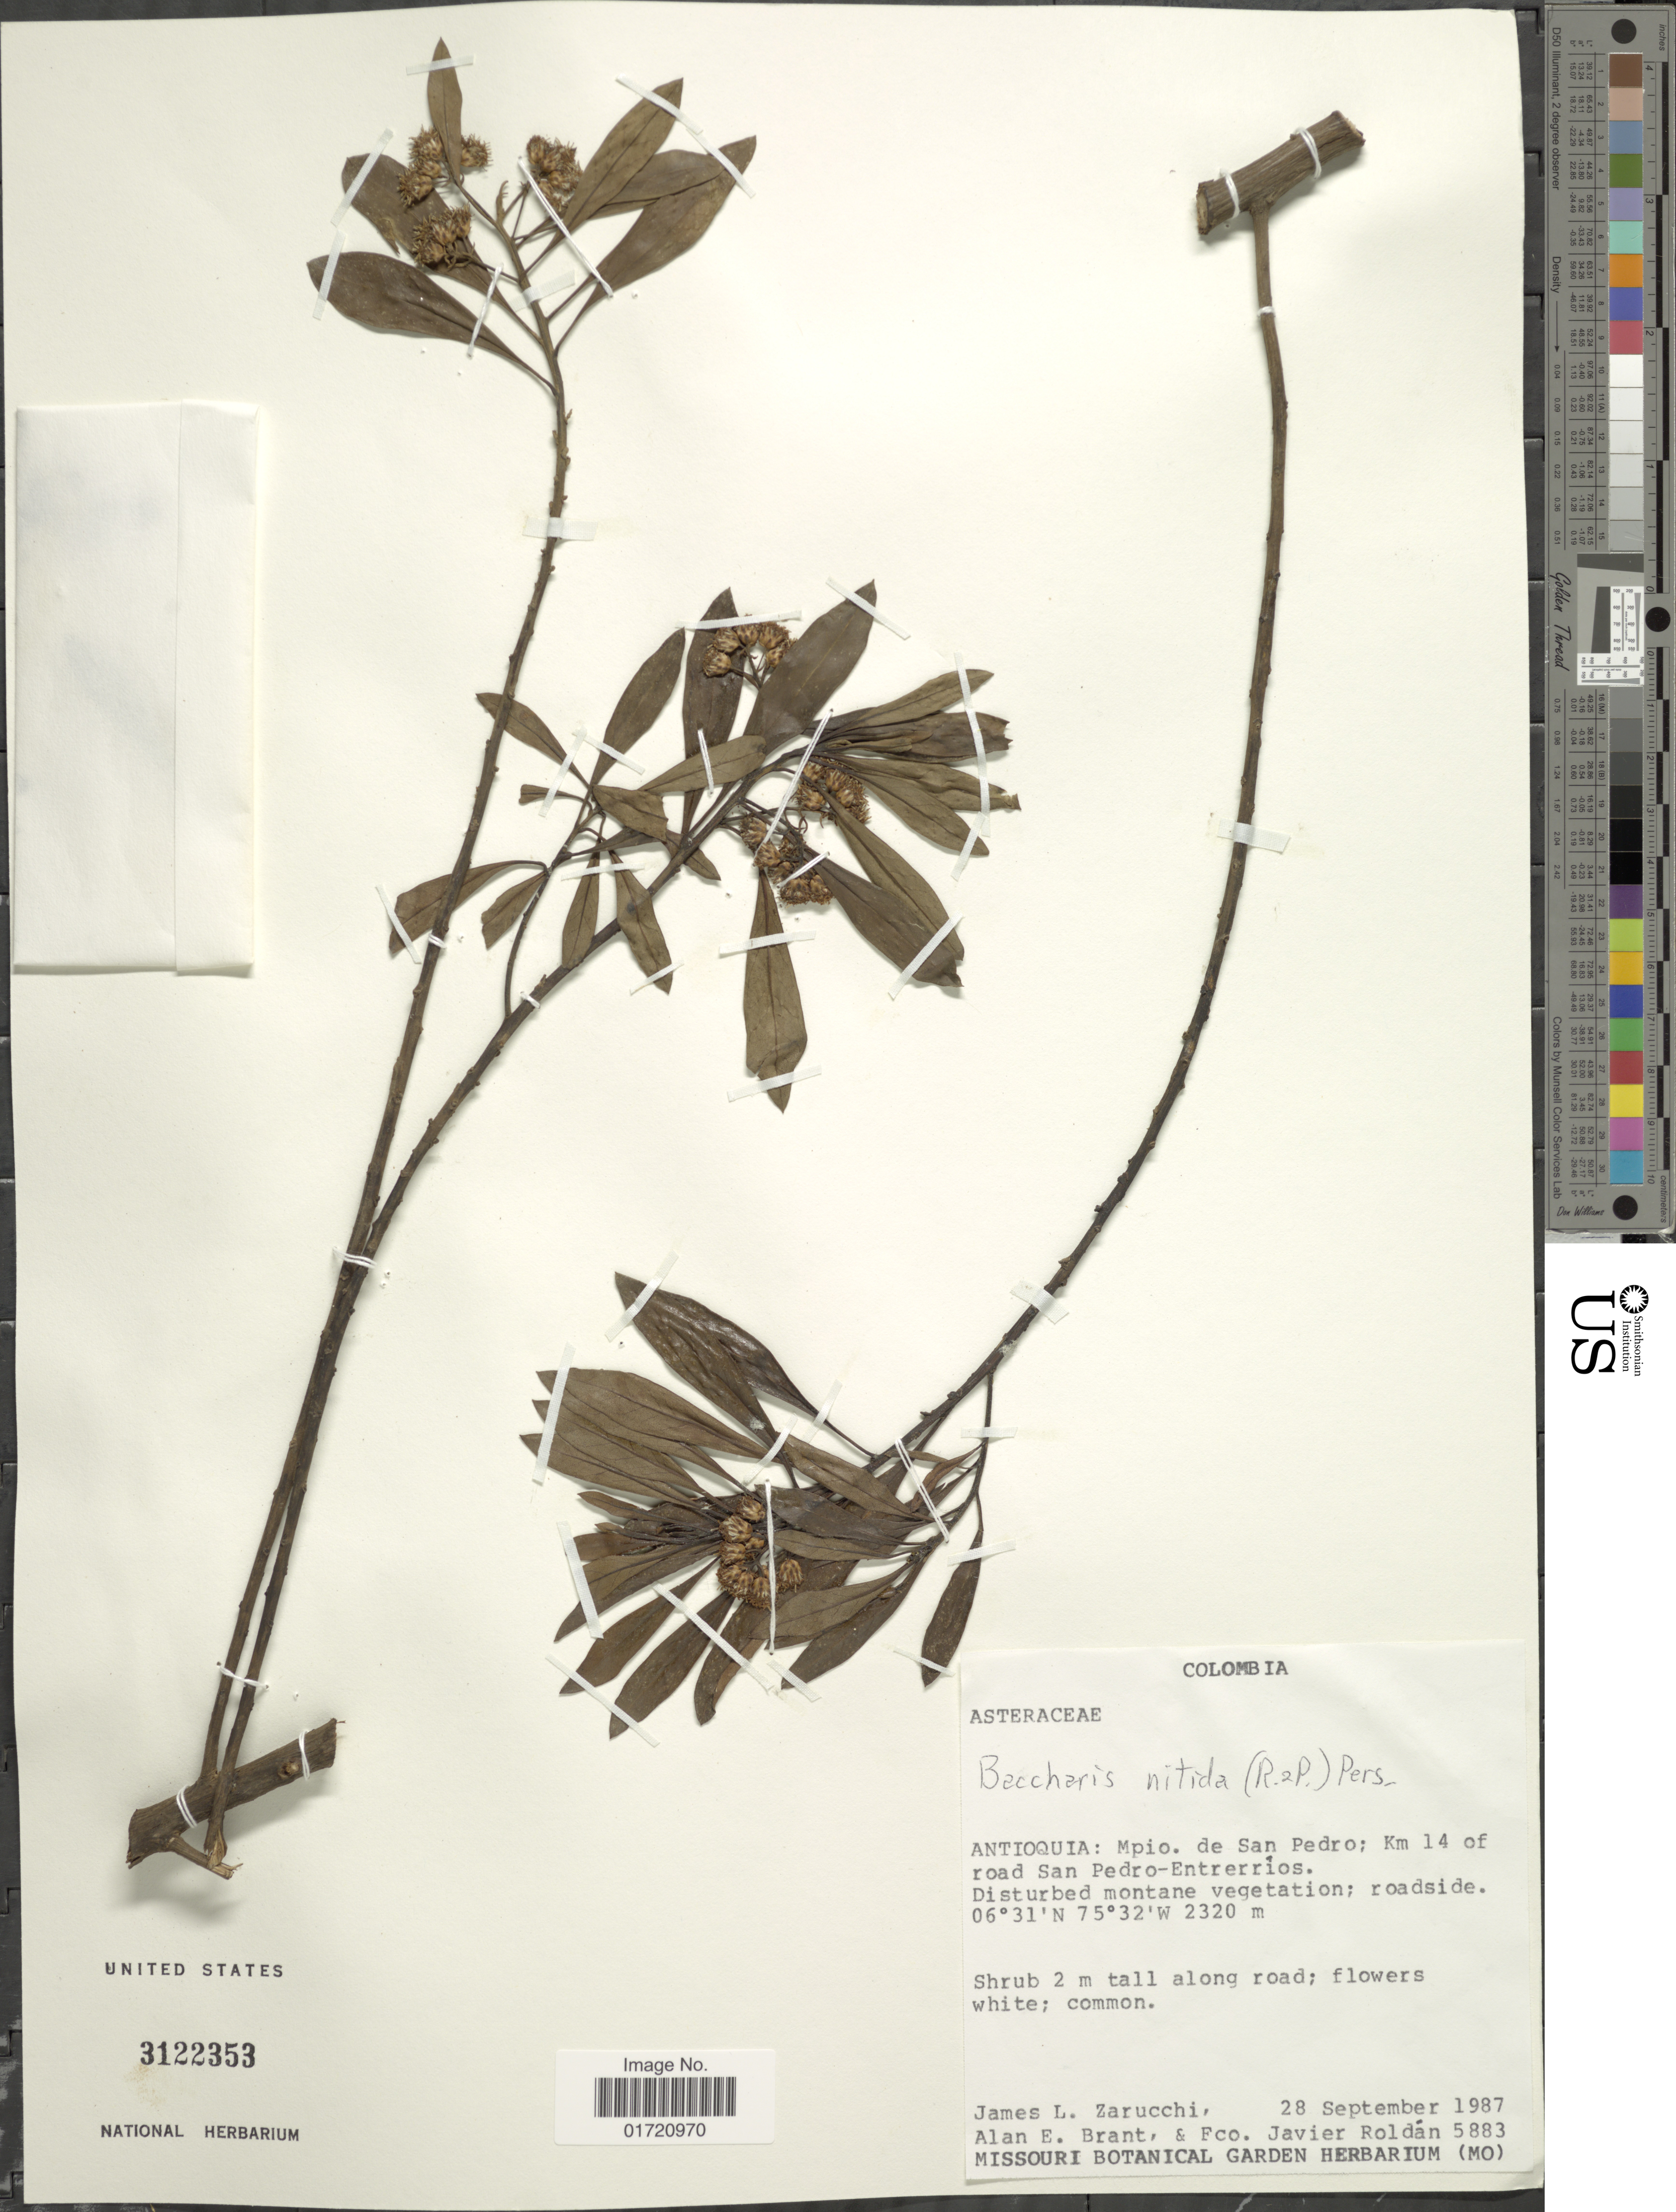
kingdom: Plantae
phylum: Tracheophyta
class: Magnoliopsida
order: Asterales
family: Asteraceae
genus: Baccharis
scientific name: Baccharis nitida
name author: (Ruiz & Pav.) Pers.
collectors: J. L. Zarucchi, A. Brant & F. J. Roldán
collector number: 5883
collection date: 1987-09-28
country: Colombia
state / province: Antioquia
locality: Mpio. de San Pedro, km 14 of road San Pedro-Entrerrios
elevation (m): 2320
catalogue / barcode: US 3122353